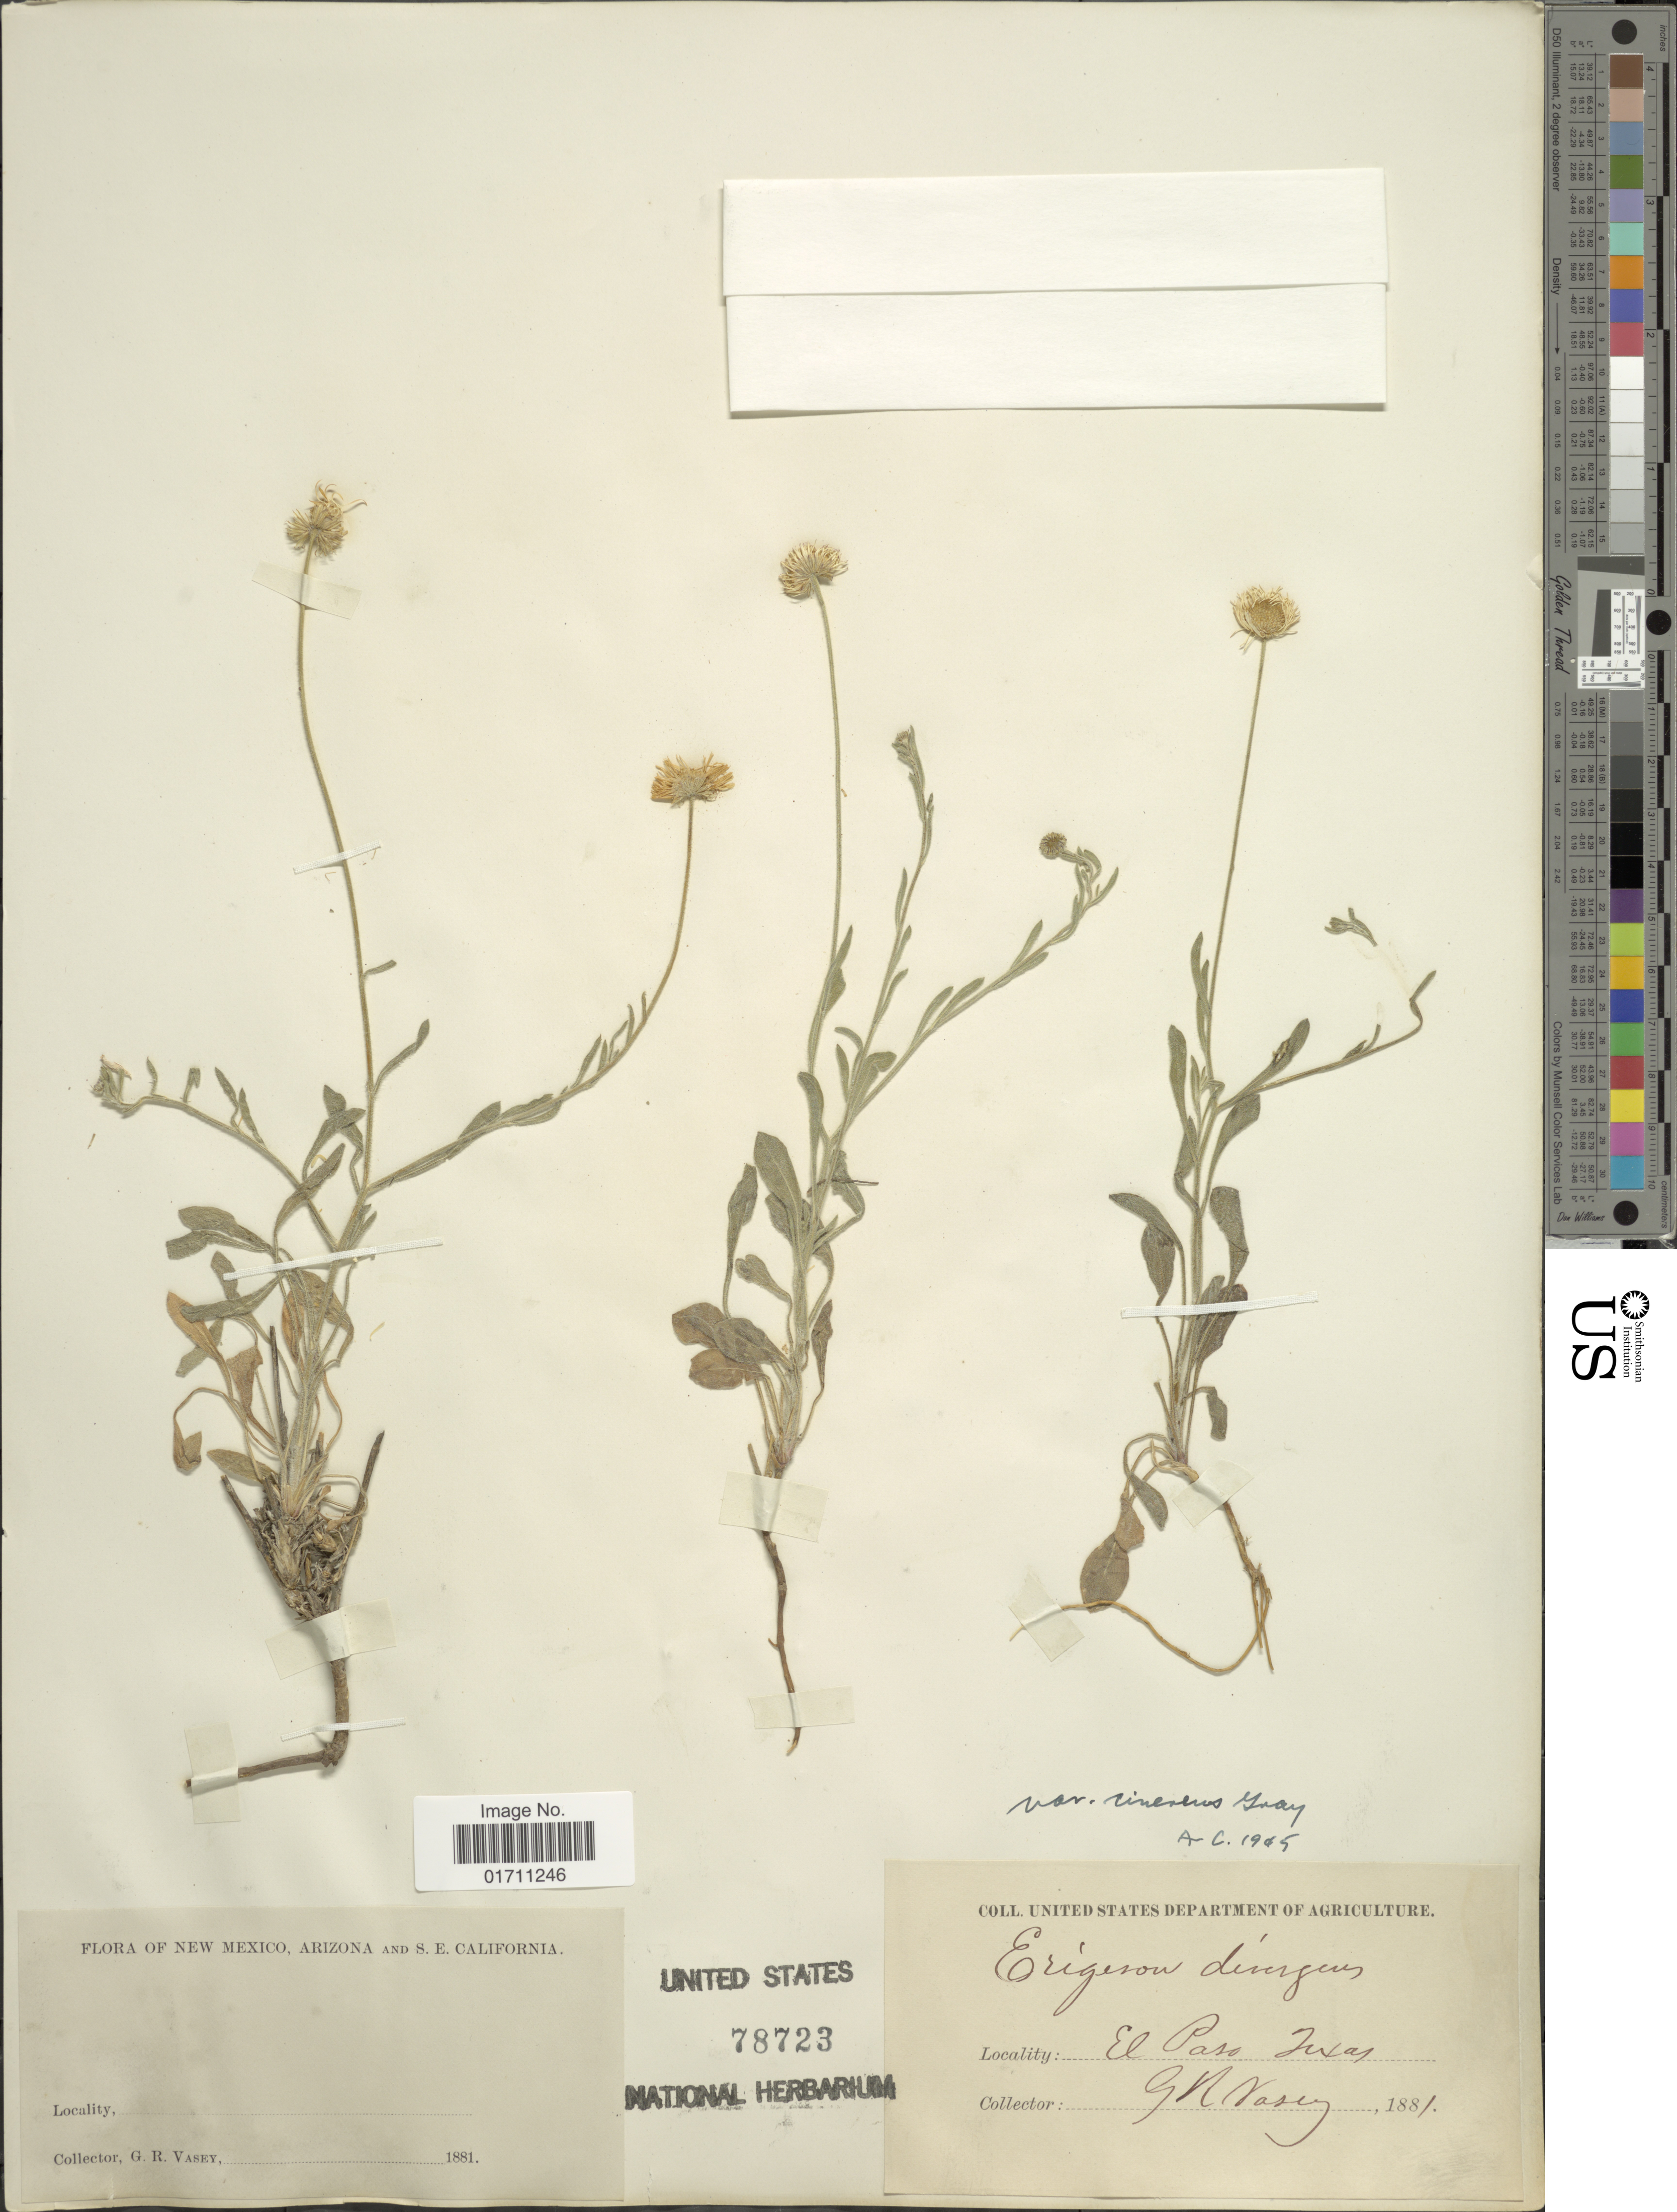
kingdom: Plantae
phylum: Tracheophyta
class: Magnoliopsida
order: Asterales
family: Asteraceae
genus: Erigeron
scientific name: Erigeron colomexicanus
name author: A. Nelson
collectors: G. R. Vasey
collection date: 1881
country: United States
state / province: Texas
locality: El Paso, New Mexico, Arizona and S.E. California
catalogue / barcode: US 78723